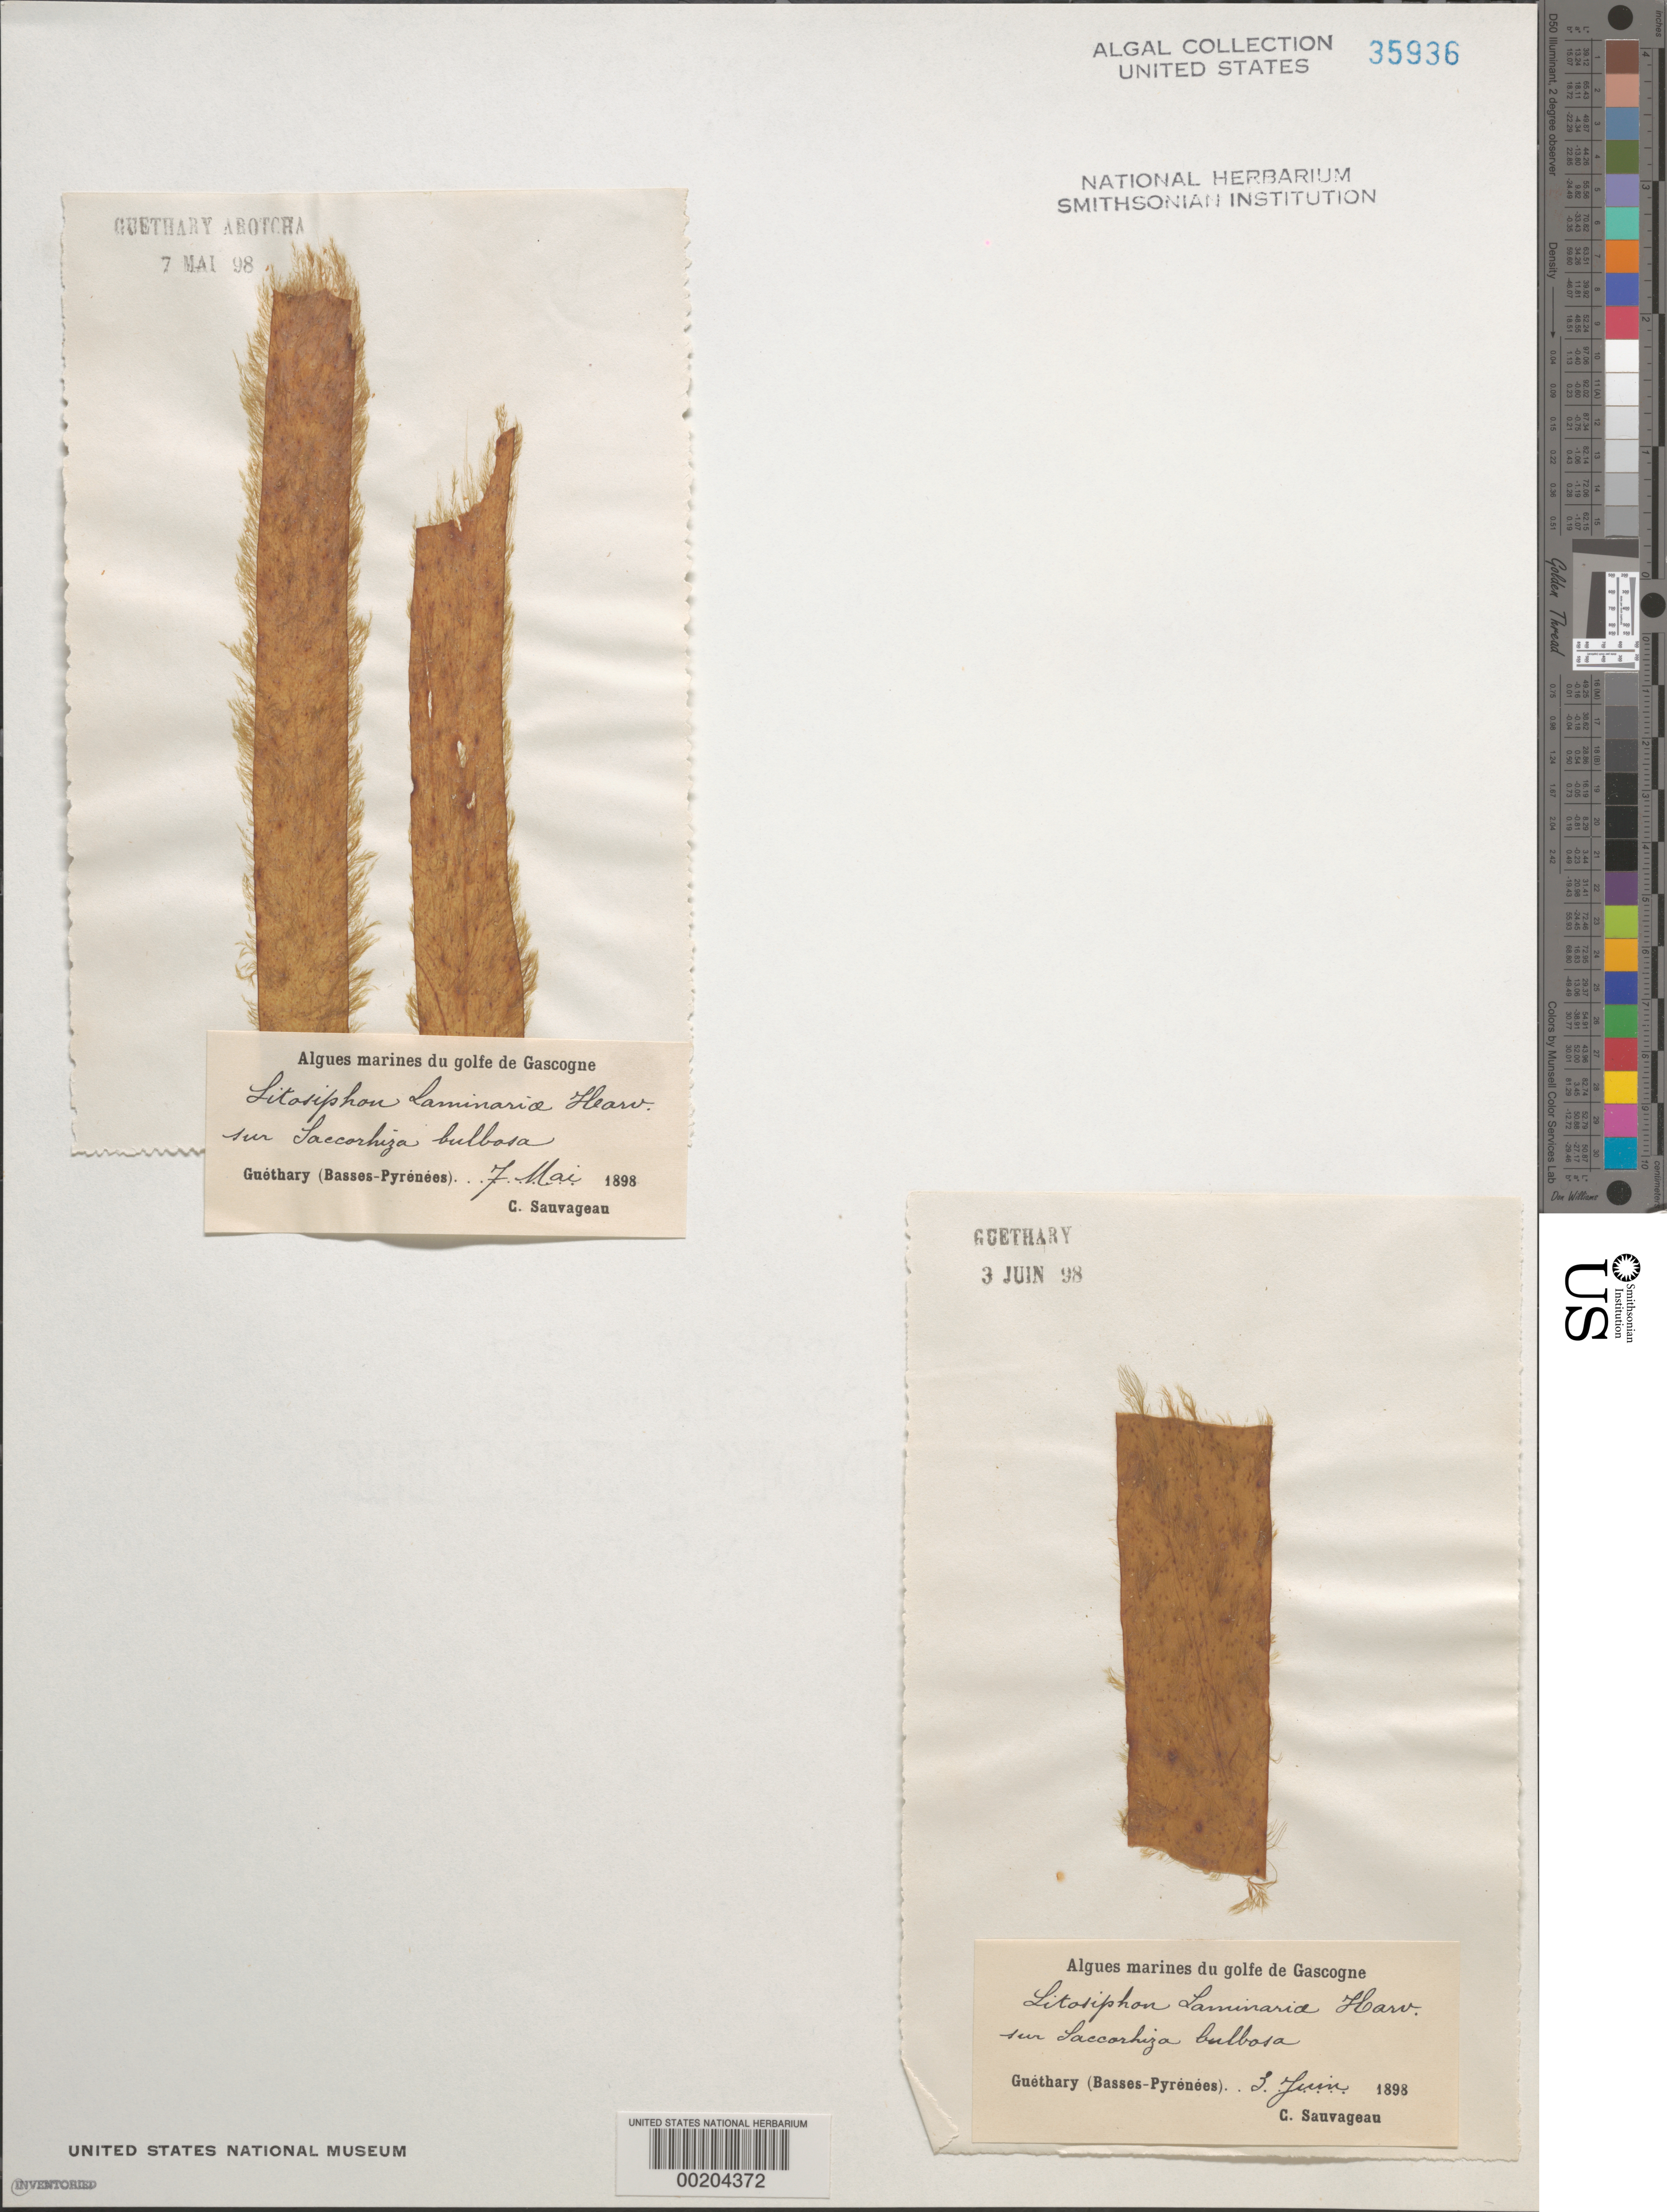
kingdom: Chromista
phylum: Ochrophyta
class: Phaeophyceae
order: Dictyosiphonales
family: Punctariaceae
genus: Litosiphon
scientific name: Litosiphon laminariae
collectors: C. F. Sauvageau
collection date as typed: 07 May 1898 AND 03 Jun 1898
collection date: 1898-05-07,1898-06-03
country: France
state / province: Nouvelle-Aquitaine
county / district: Pyrénées-Atlantiques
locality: Guethary and Guethary Arotcha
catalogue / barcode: US 35936